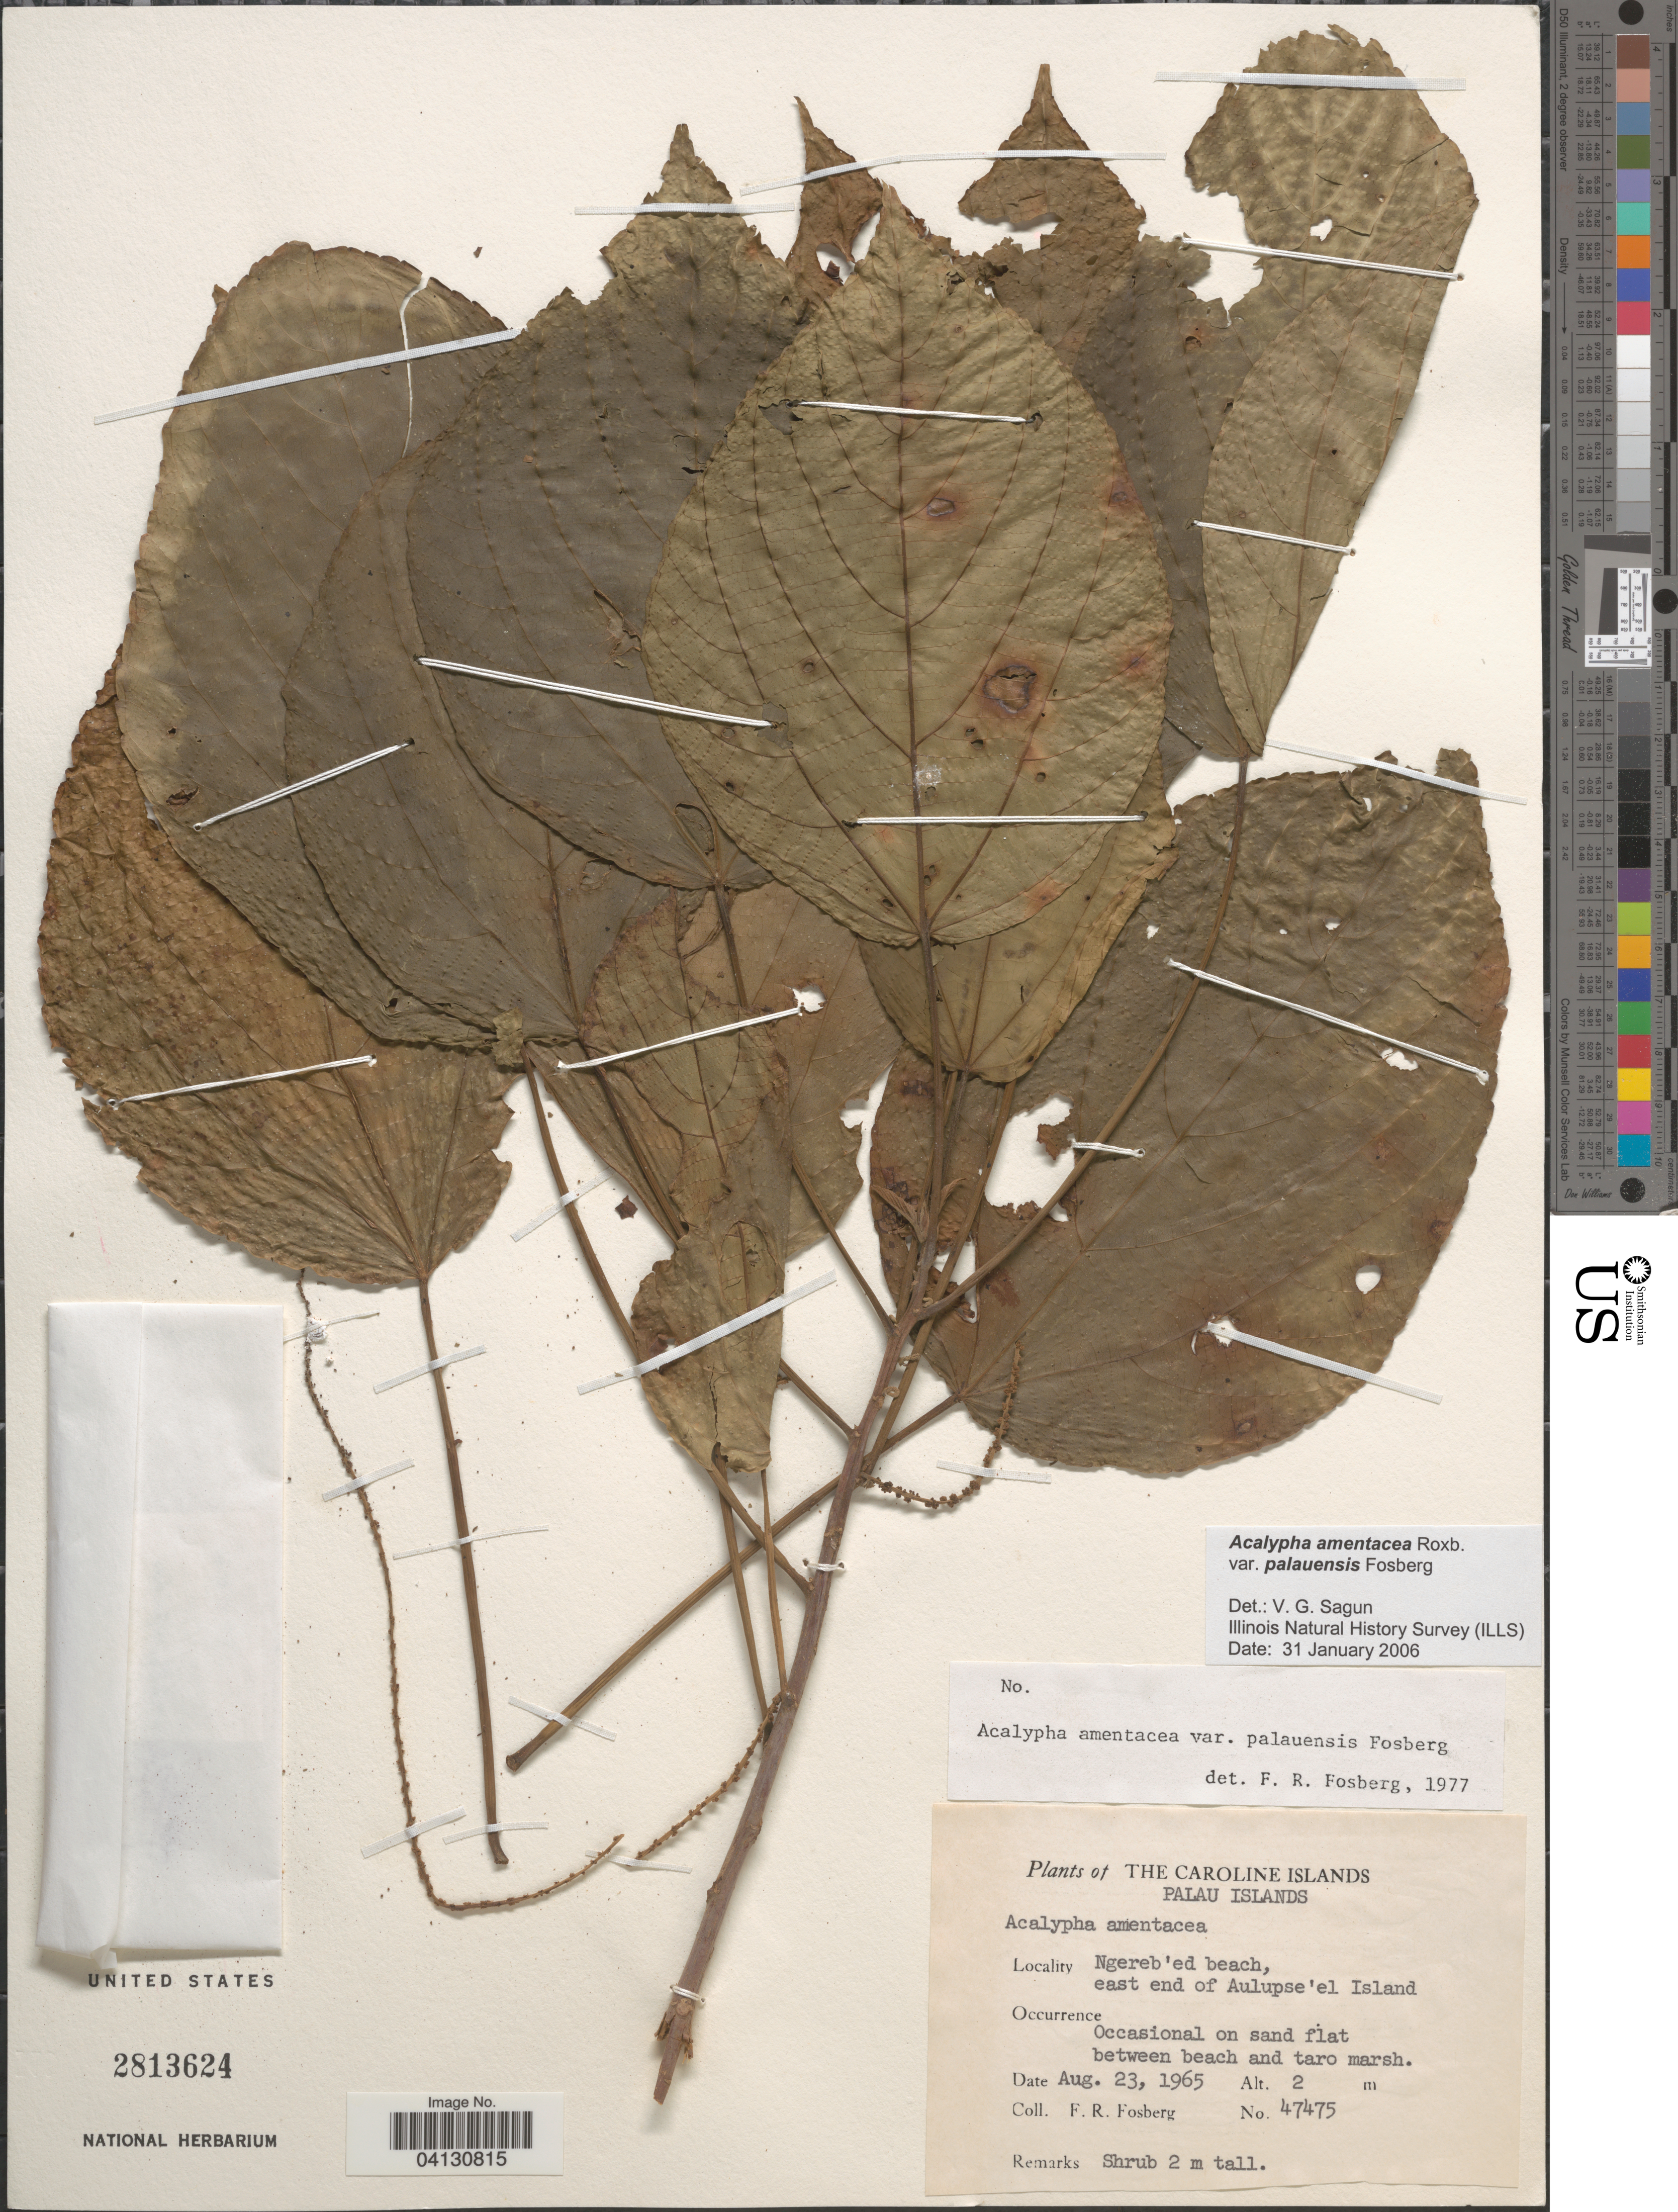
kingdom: Plantae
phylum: Tracheophyta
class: Magnoliopsida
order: Malpighiales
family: Euphorbiaceae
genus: Acalypha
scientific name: Acalypha amentacea var. palauensis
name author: Fosberg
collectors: F. R. Fosberg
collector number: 47475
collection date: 1965-08-23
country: Palau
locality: The Caroline Islands. Palau Islands. Ngereb'ed beach, east end of Aulupse'el Island.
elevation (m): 2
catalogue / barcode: US 2813624